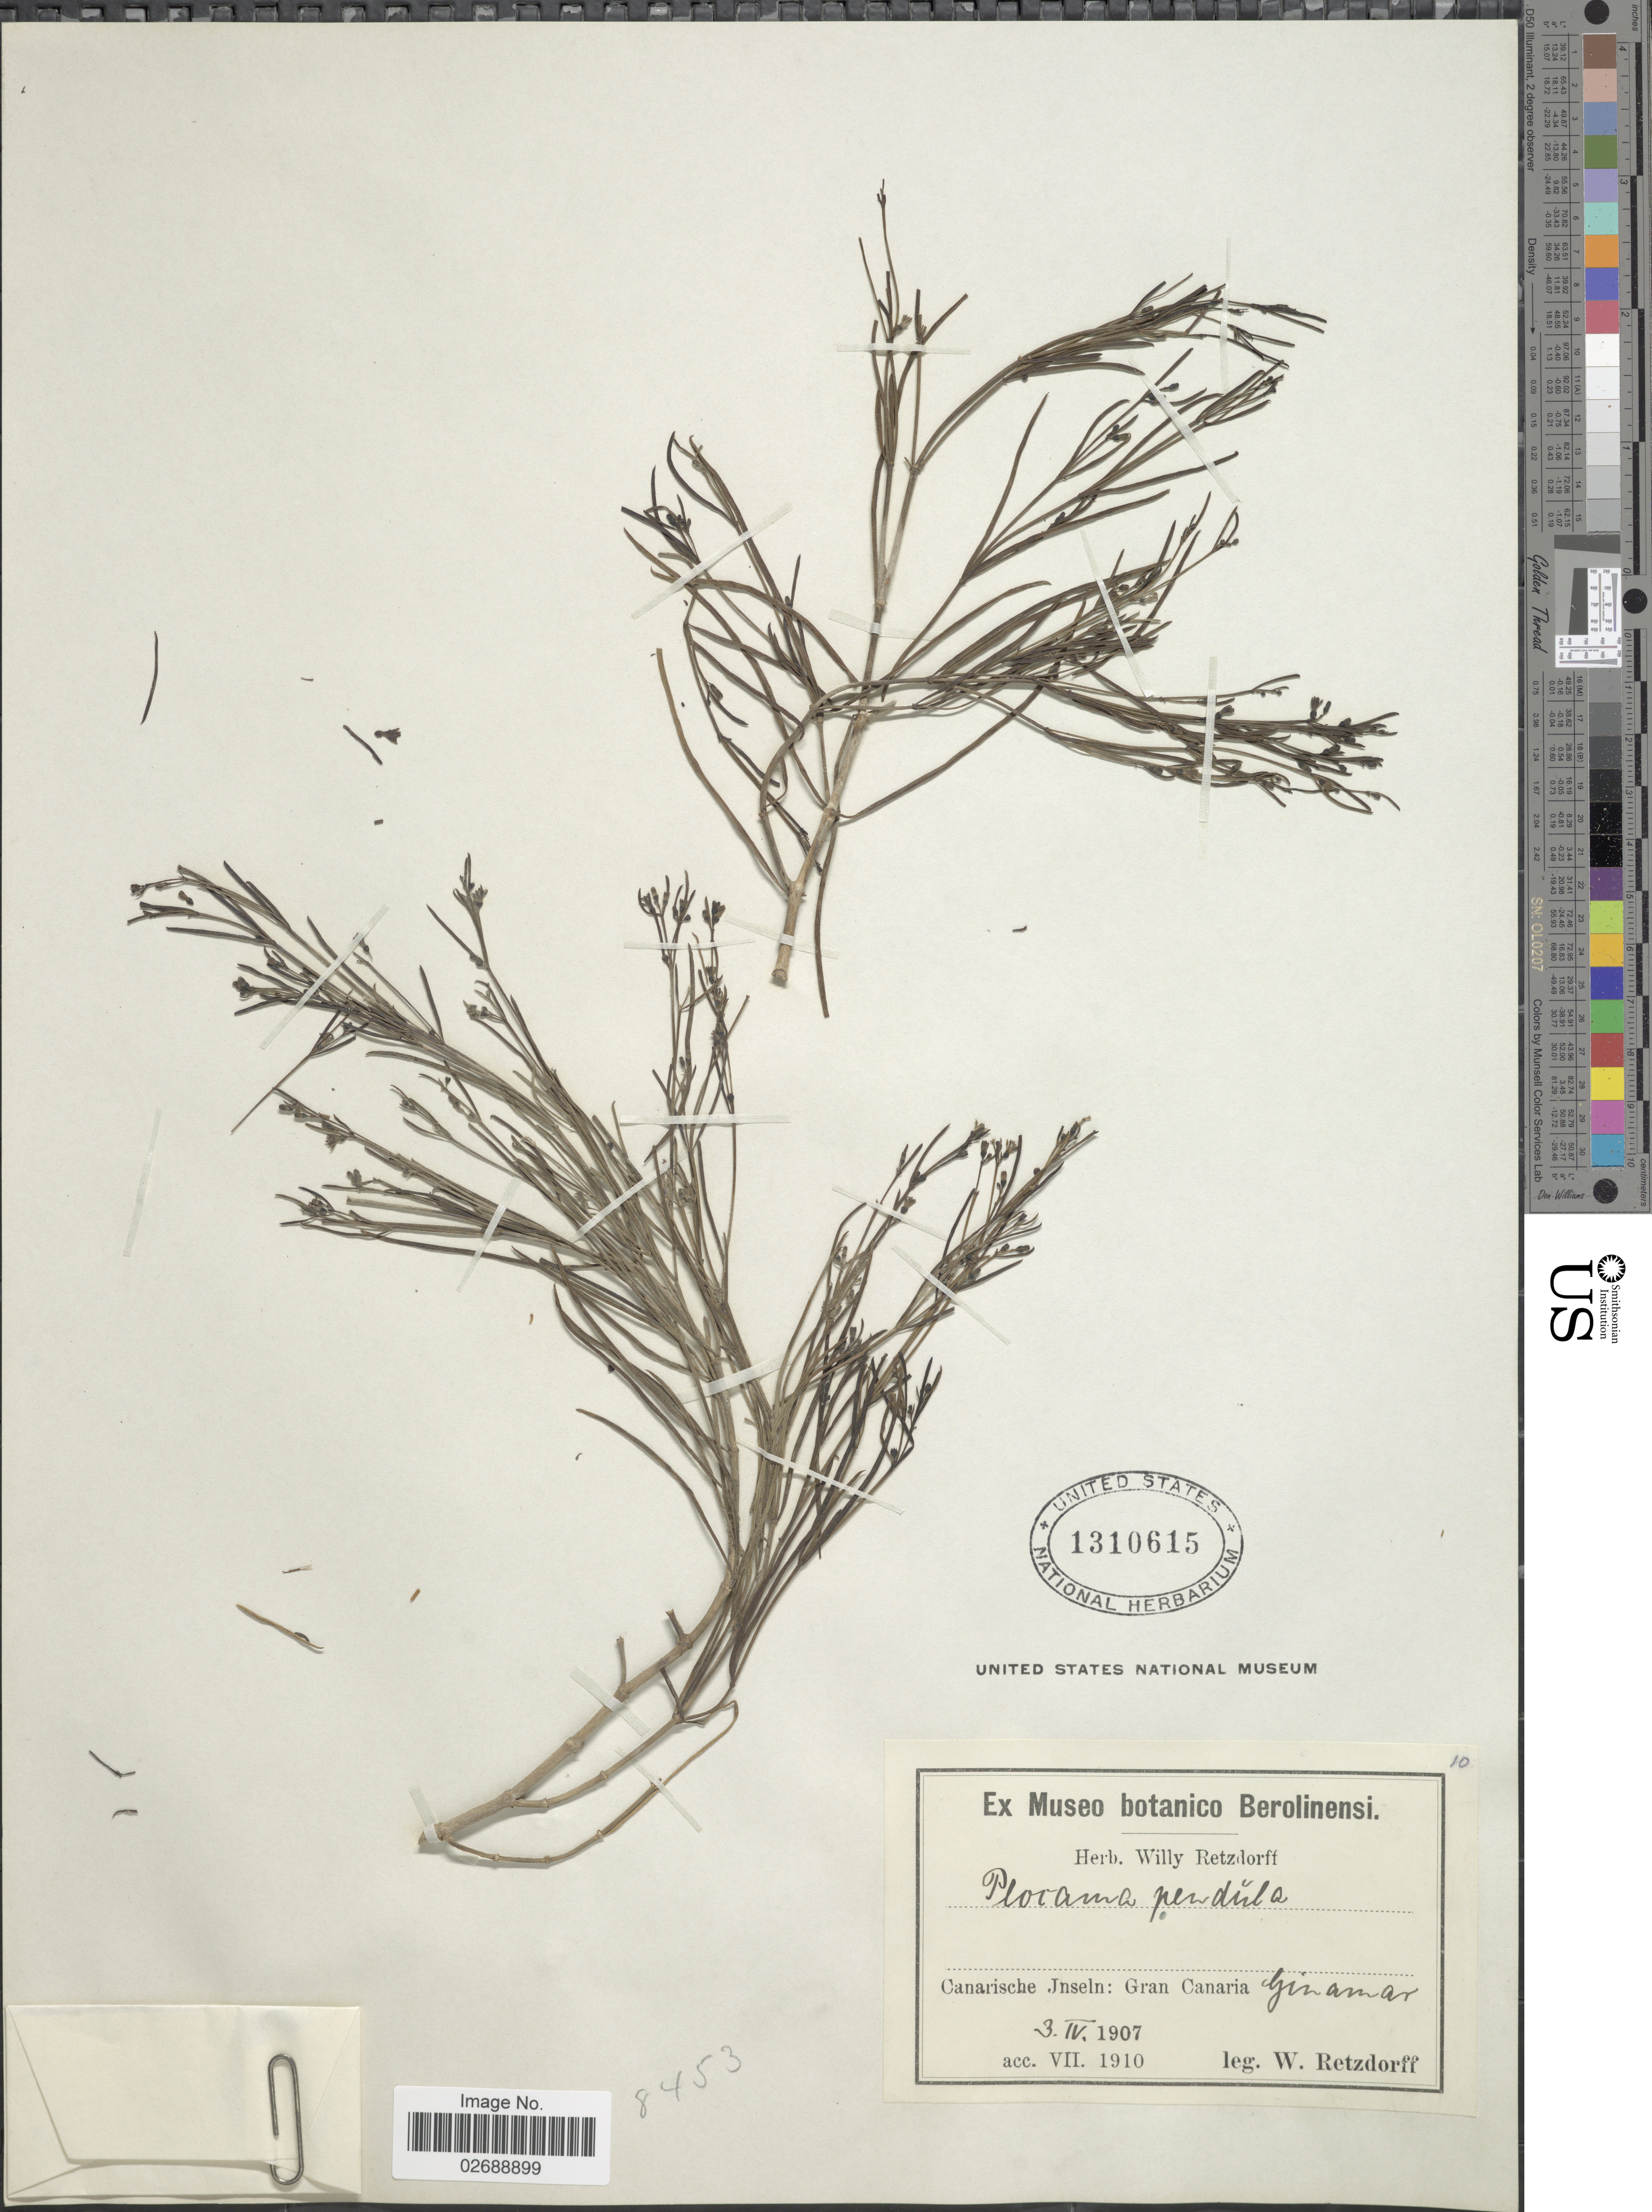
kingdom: Plantae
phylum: Tracheophyta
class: Magnoliopsida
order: Gentianales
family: Rubiaceae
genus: Plocama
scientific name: Plocama pendula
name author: Aiton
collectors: W. Retzdorff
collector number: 10?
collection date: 1907-04-03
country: Spain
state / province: Canarias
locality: Canarische Jnseln: Gran Canaria Ginamar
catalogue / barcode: US 1310615